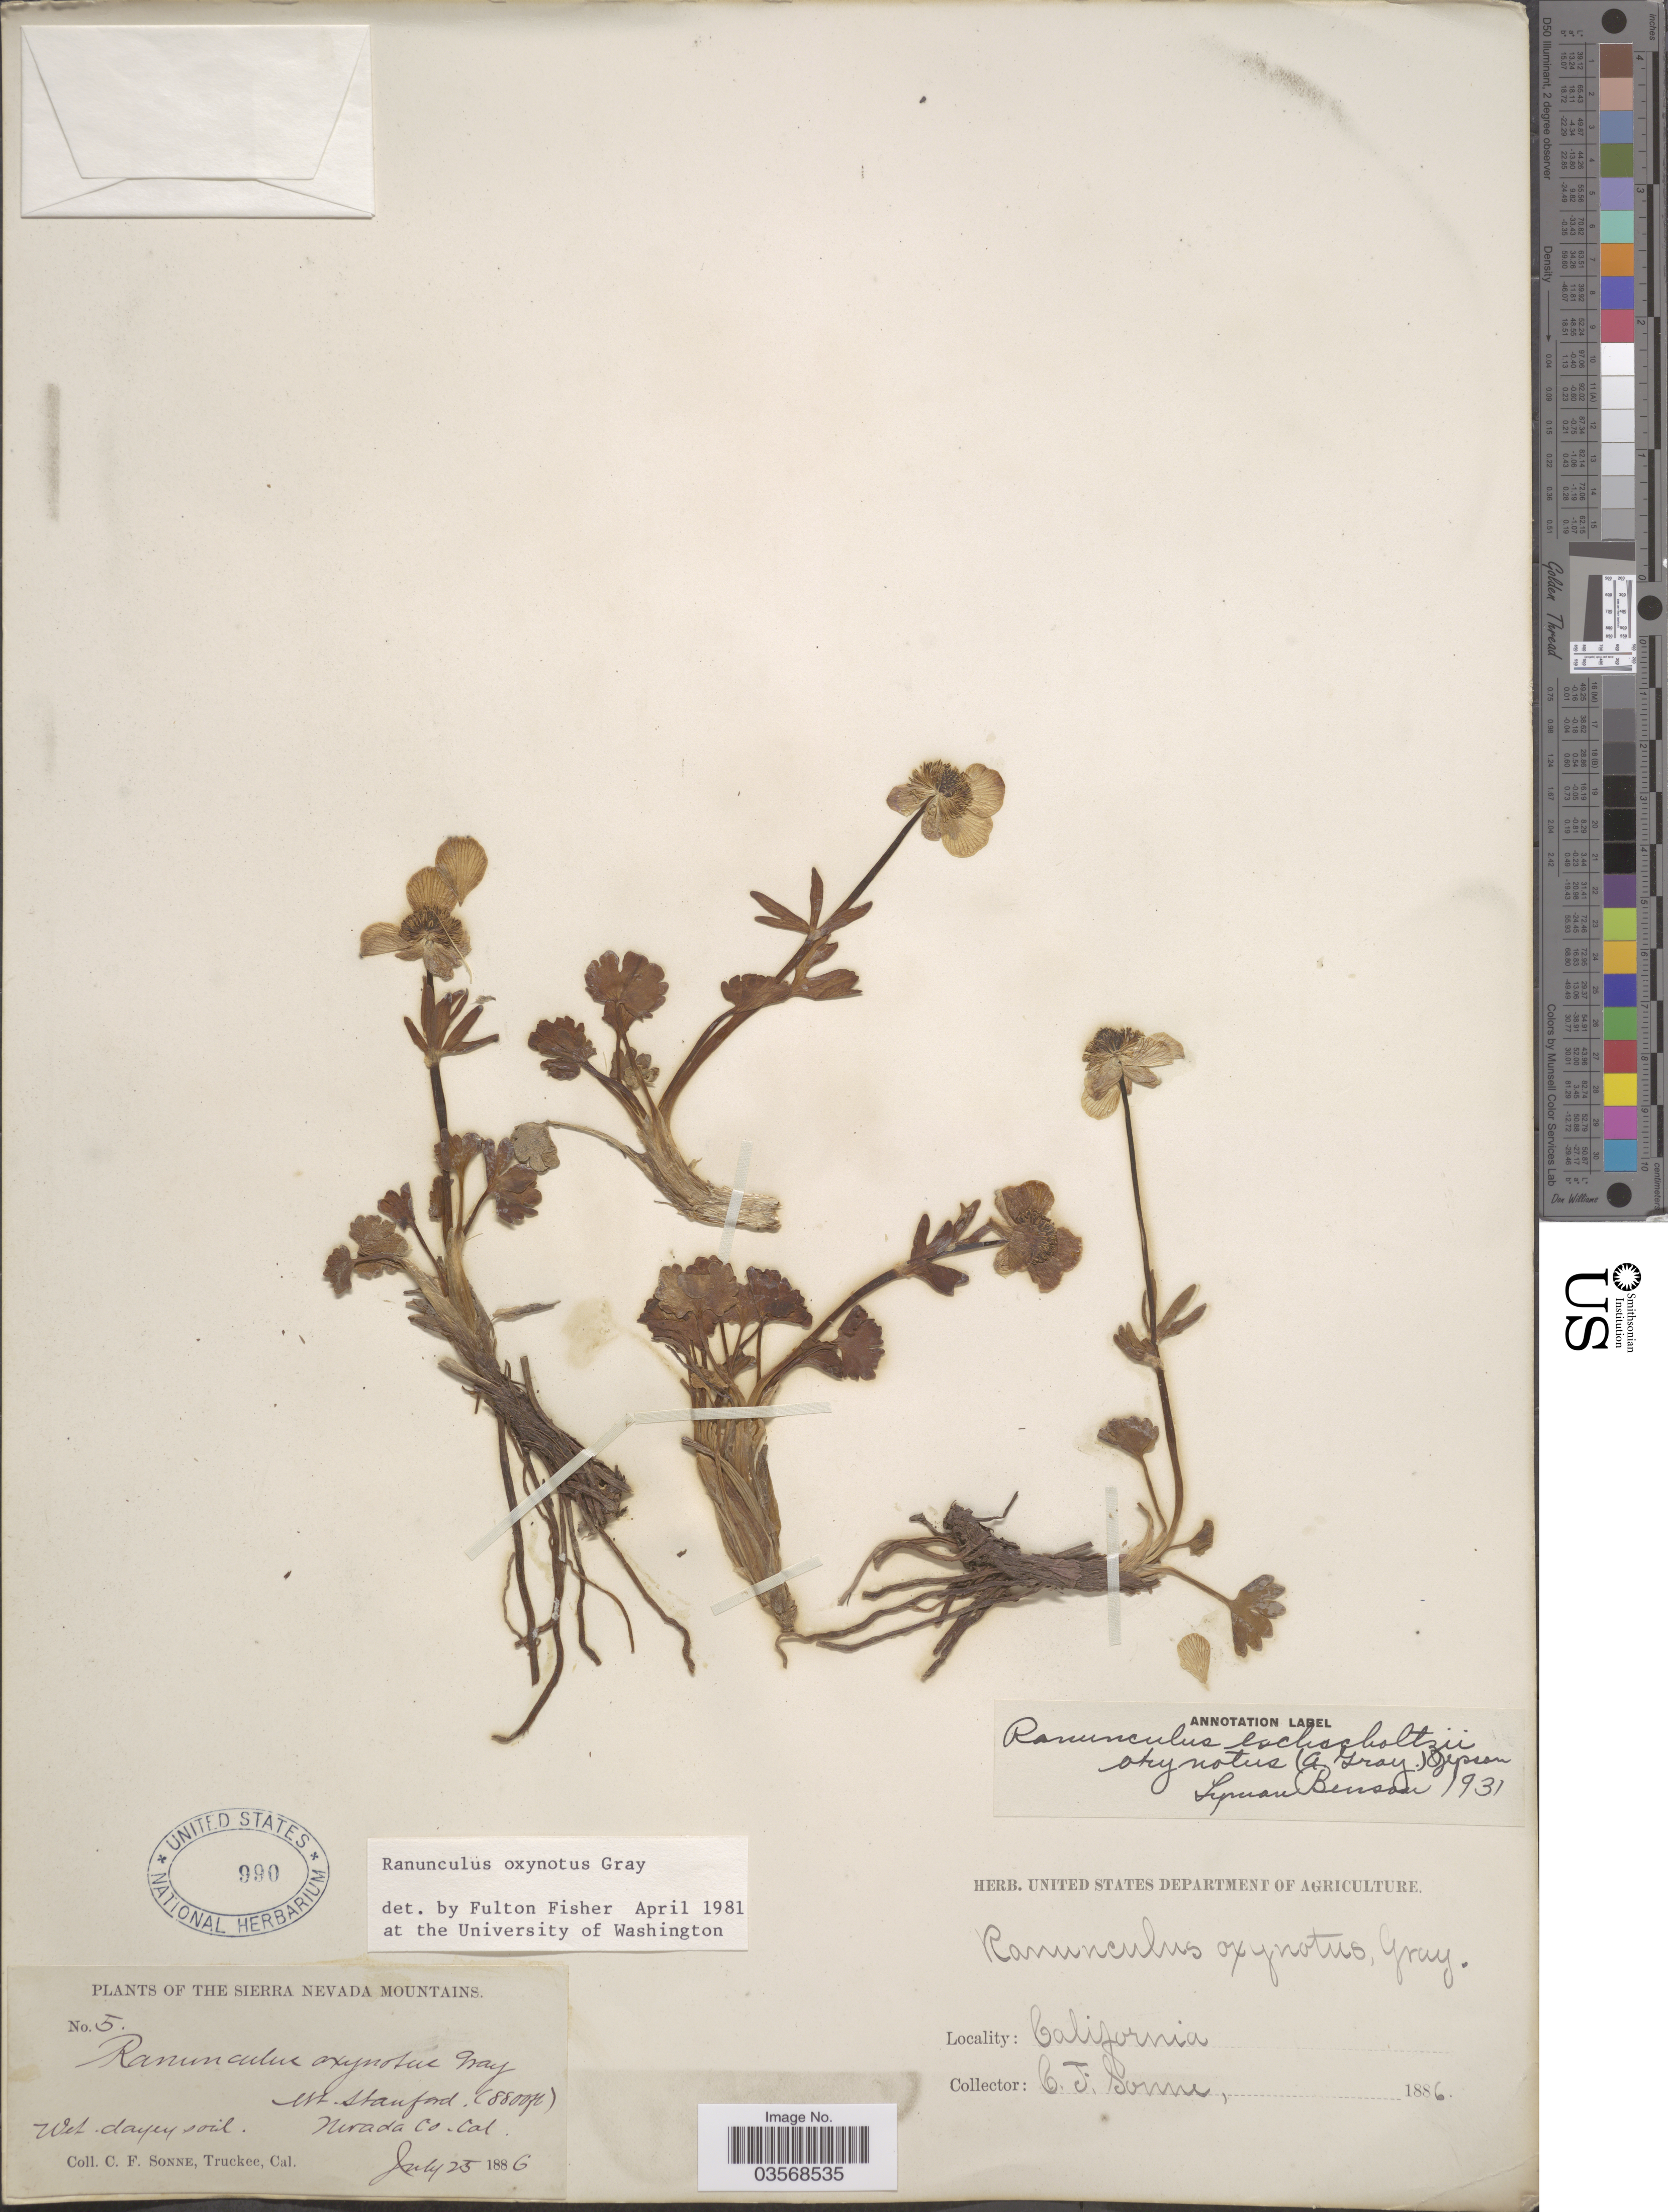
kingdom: Plantae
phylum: Tracheophyta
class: Magnoliopsida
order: Ranunculales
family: Ranunculaceae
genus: Ranunculus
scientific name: Ranunculus oxynotus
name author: A. Gray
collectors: C. Sonne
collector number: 5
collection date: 1886-07-25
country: United States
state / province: California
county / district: Nevada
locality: The Sierra Nevada Mountains. Mt. Stanford. Nevada Co.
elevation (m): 2682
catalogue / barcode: US 990